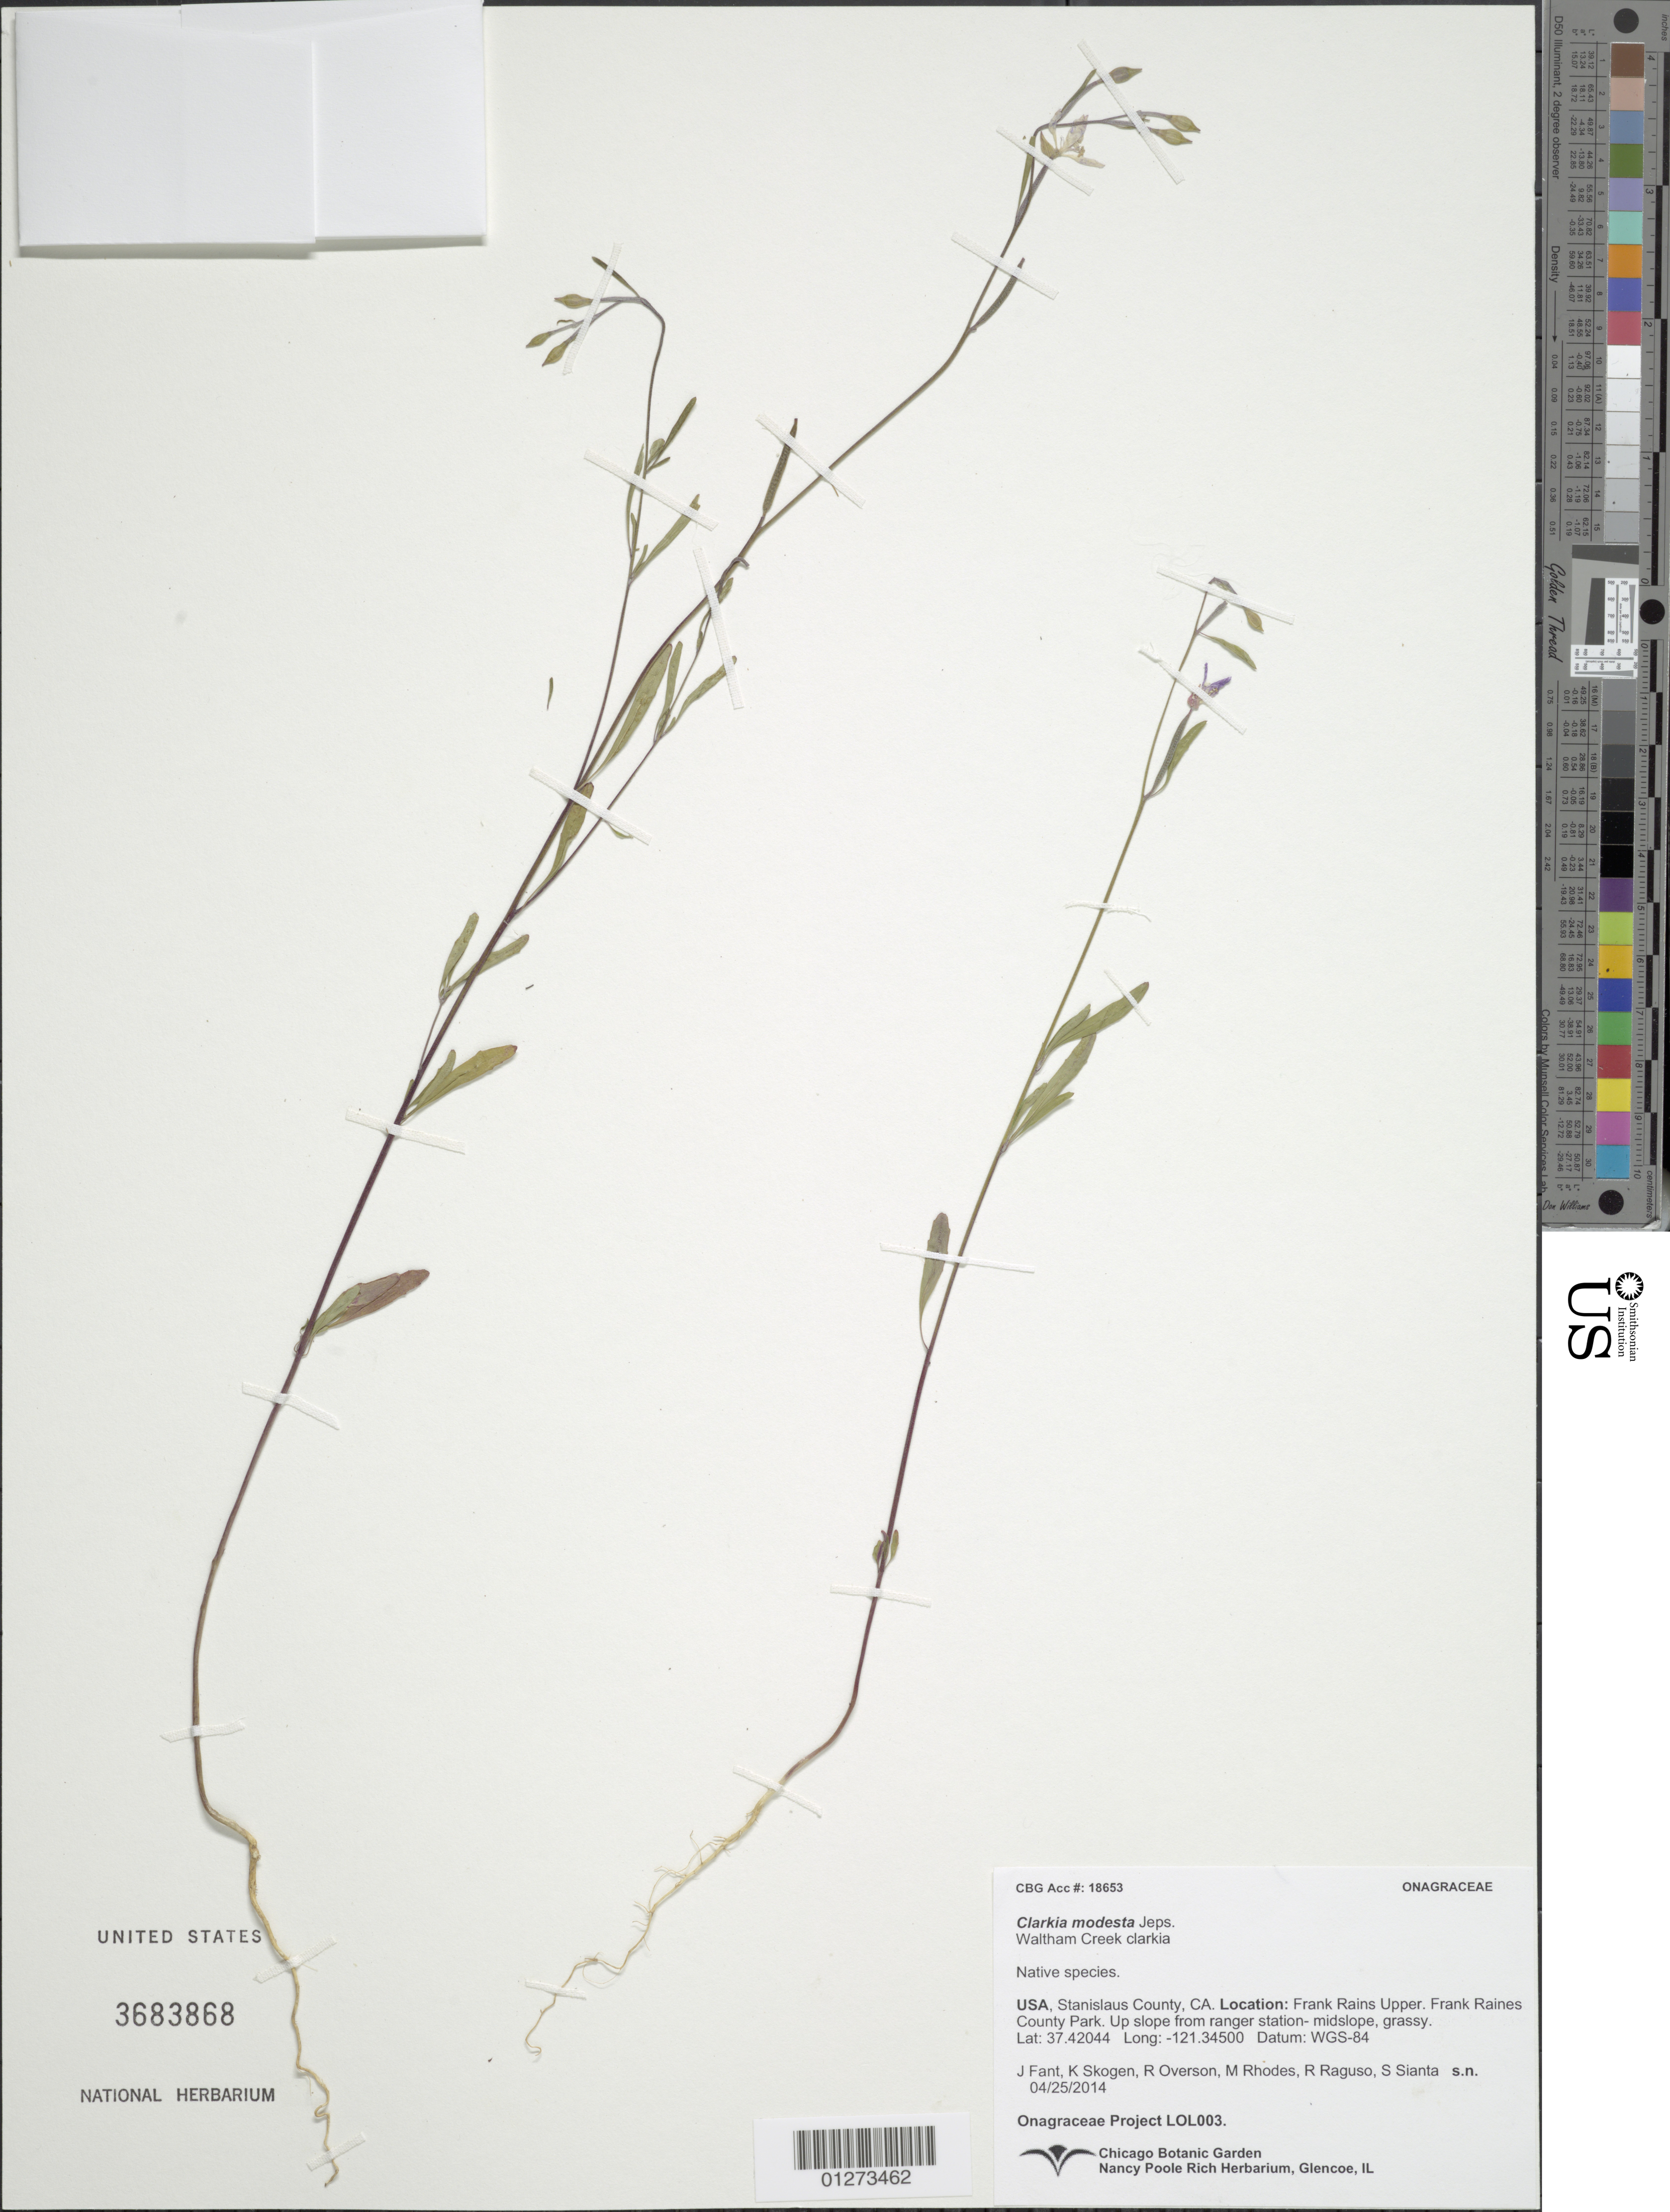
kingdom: Plantae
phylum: Tracheophyta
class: Magnoliopsida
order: Myrtales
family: Onagraceae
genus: Clarkia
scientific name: Clarkia modesta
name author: Jeps.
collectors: Onagraceae Project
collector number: LOL 003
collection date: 2014-04-28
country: United States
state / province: California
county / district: Stanislaus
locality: Up slope from ranger station- midslope, grassy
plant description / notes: CHIC, US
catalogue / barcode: US 3683868